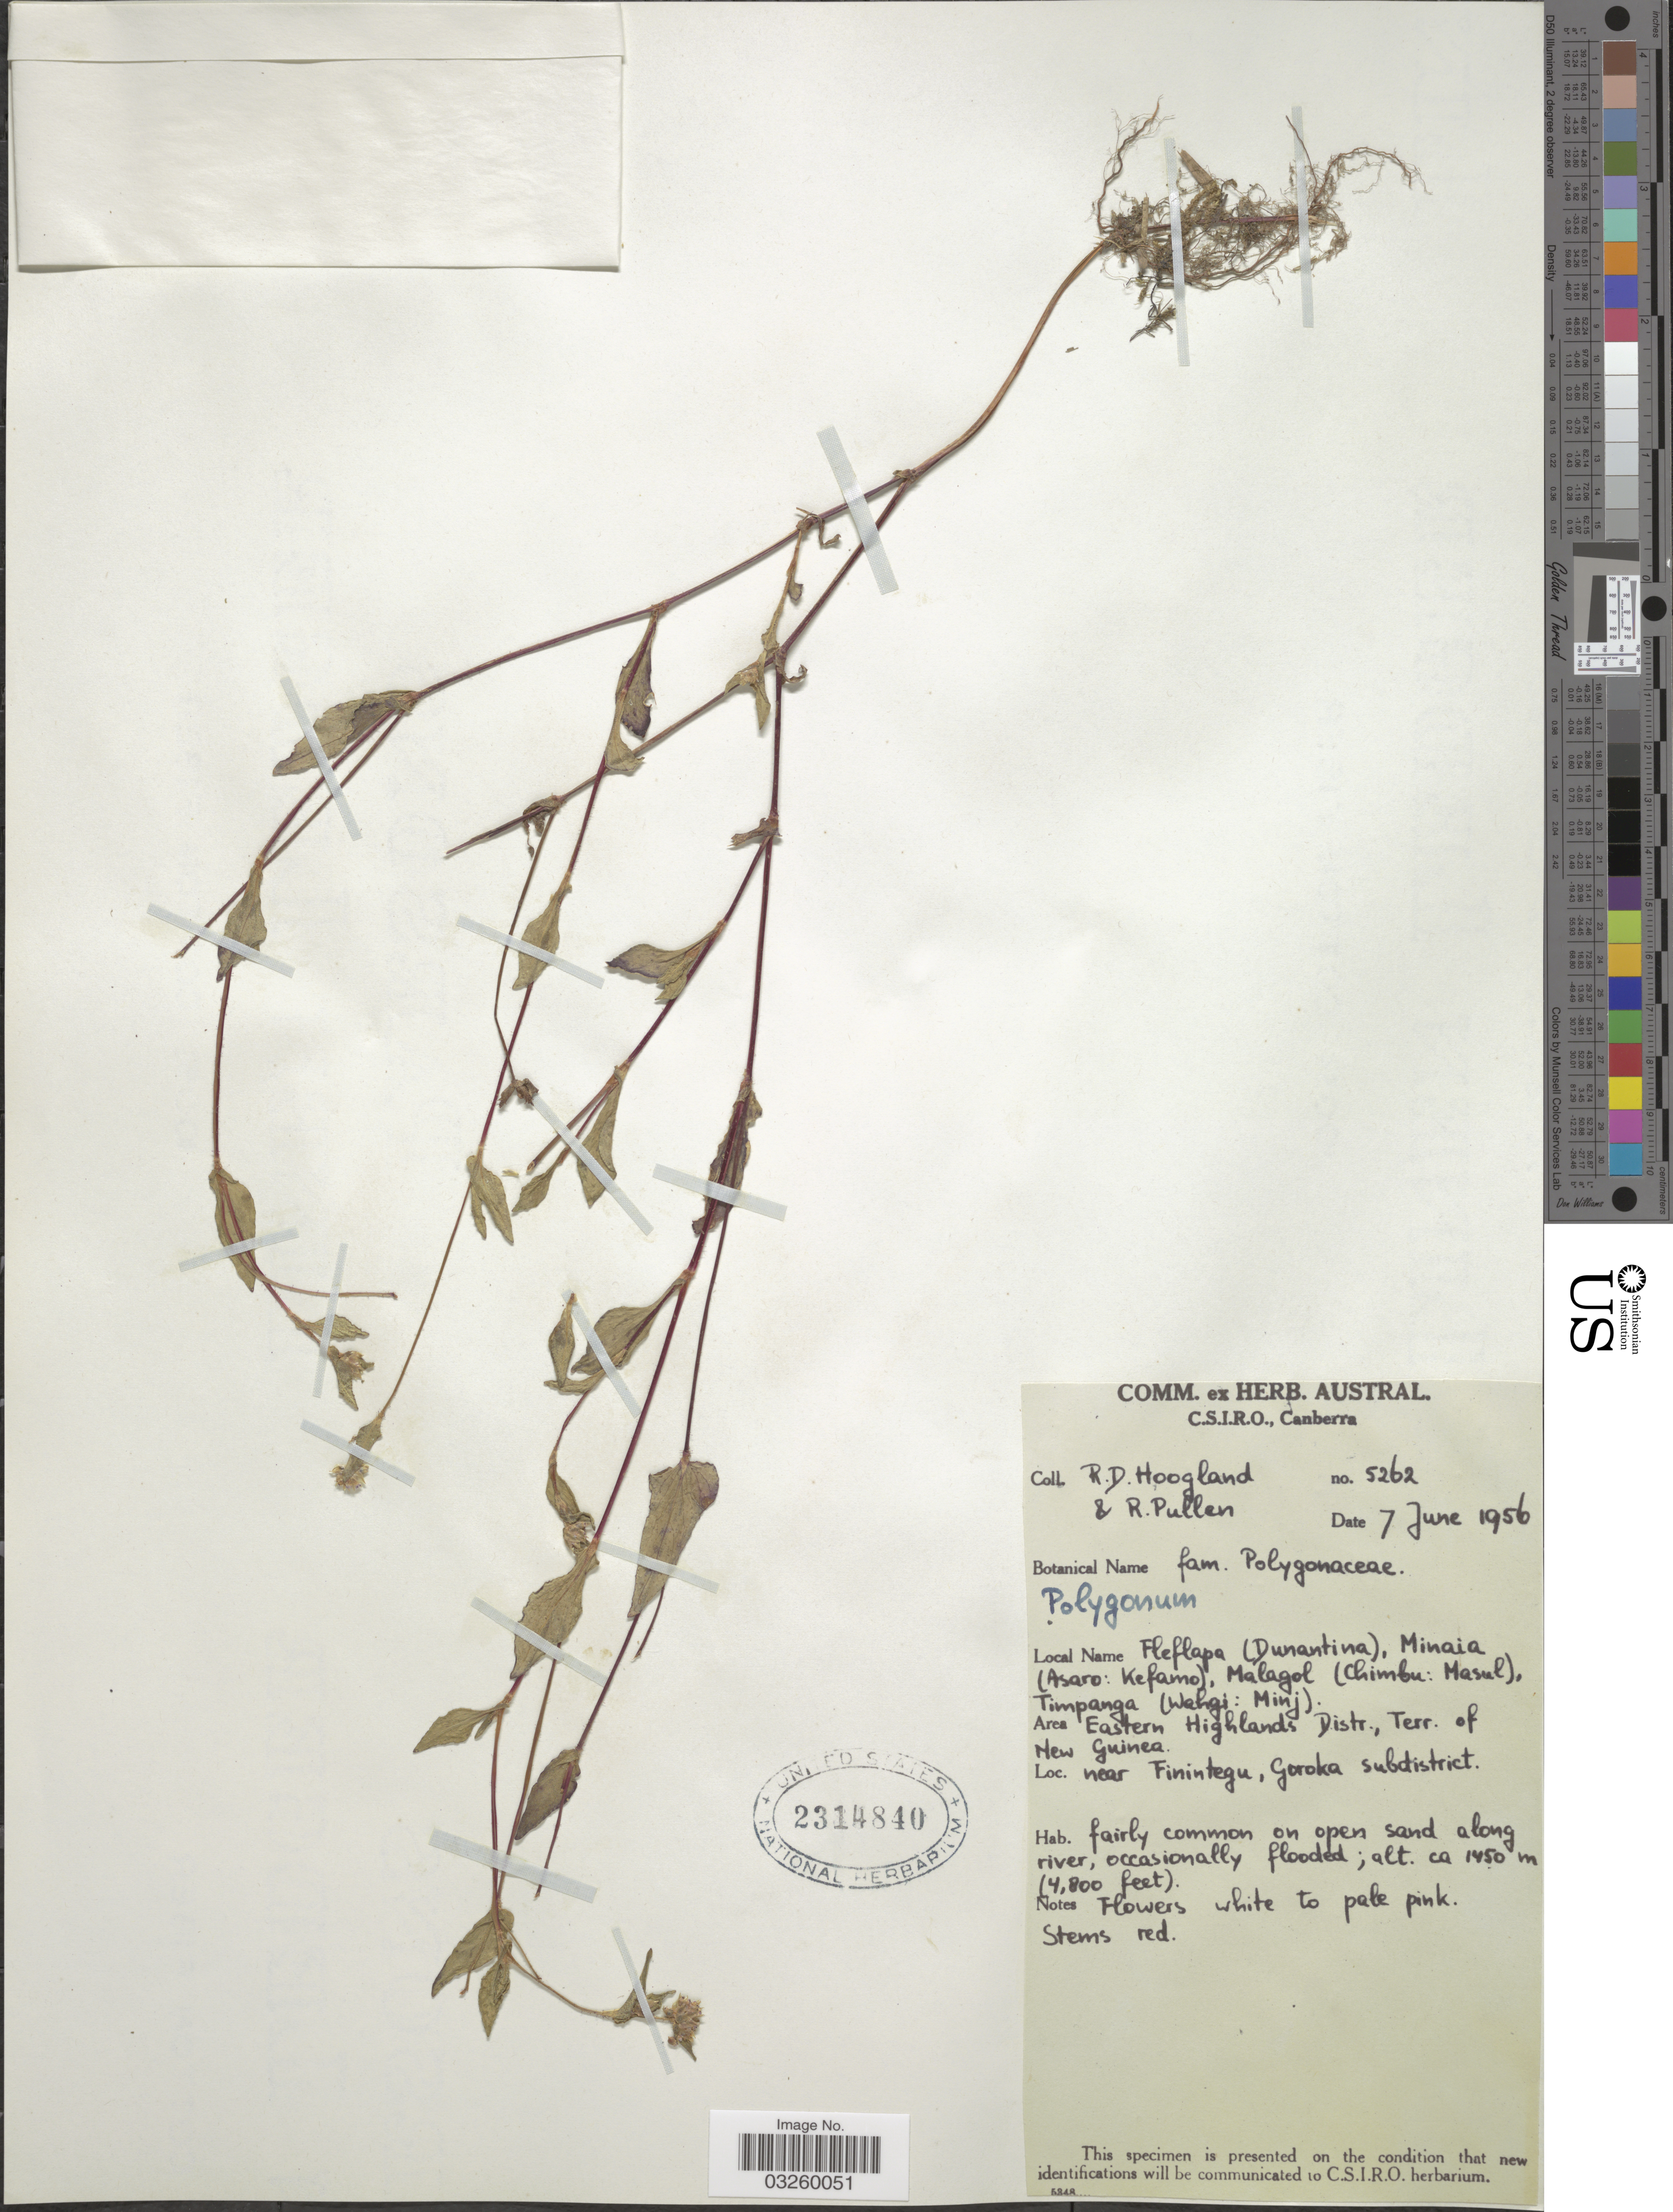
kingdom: Plantae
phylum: Tracheophyta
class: Magnoliopsida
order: Caryophyllales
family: Polygonaceae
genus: Persicaria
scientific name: Persicaria sp.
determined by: Wagner, W. L., (BOT), Smithsonian Institution - National Museum of Natural History (UNITED STATES)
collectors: R. D. Hoogland & R. Pullen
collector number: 5262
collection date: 1956-06-07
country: Papua New Guinea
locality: Area Eastern Highlands Distr., Terr. of New Guinea. Near Finintegu, Goroka subdistrict.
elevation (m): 1450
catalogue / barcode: US 2314840